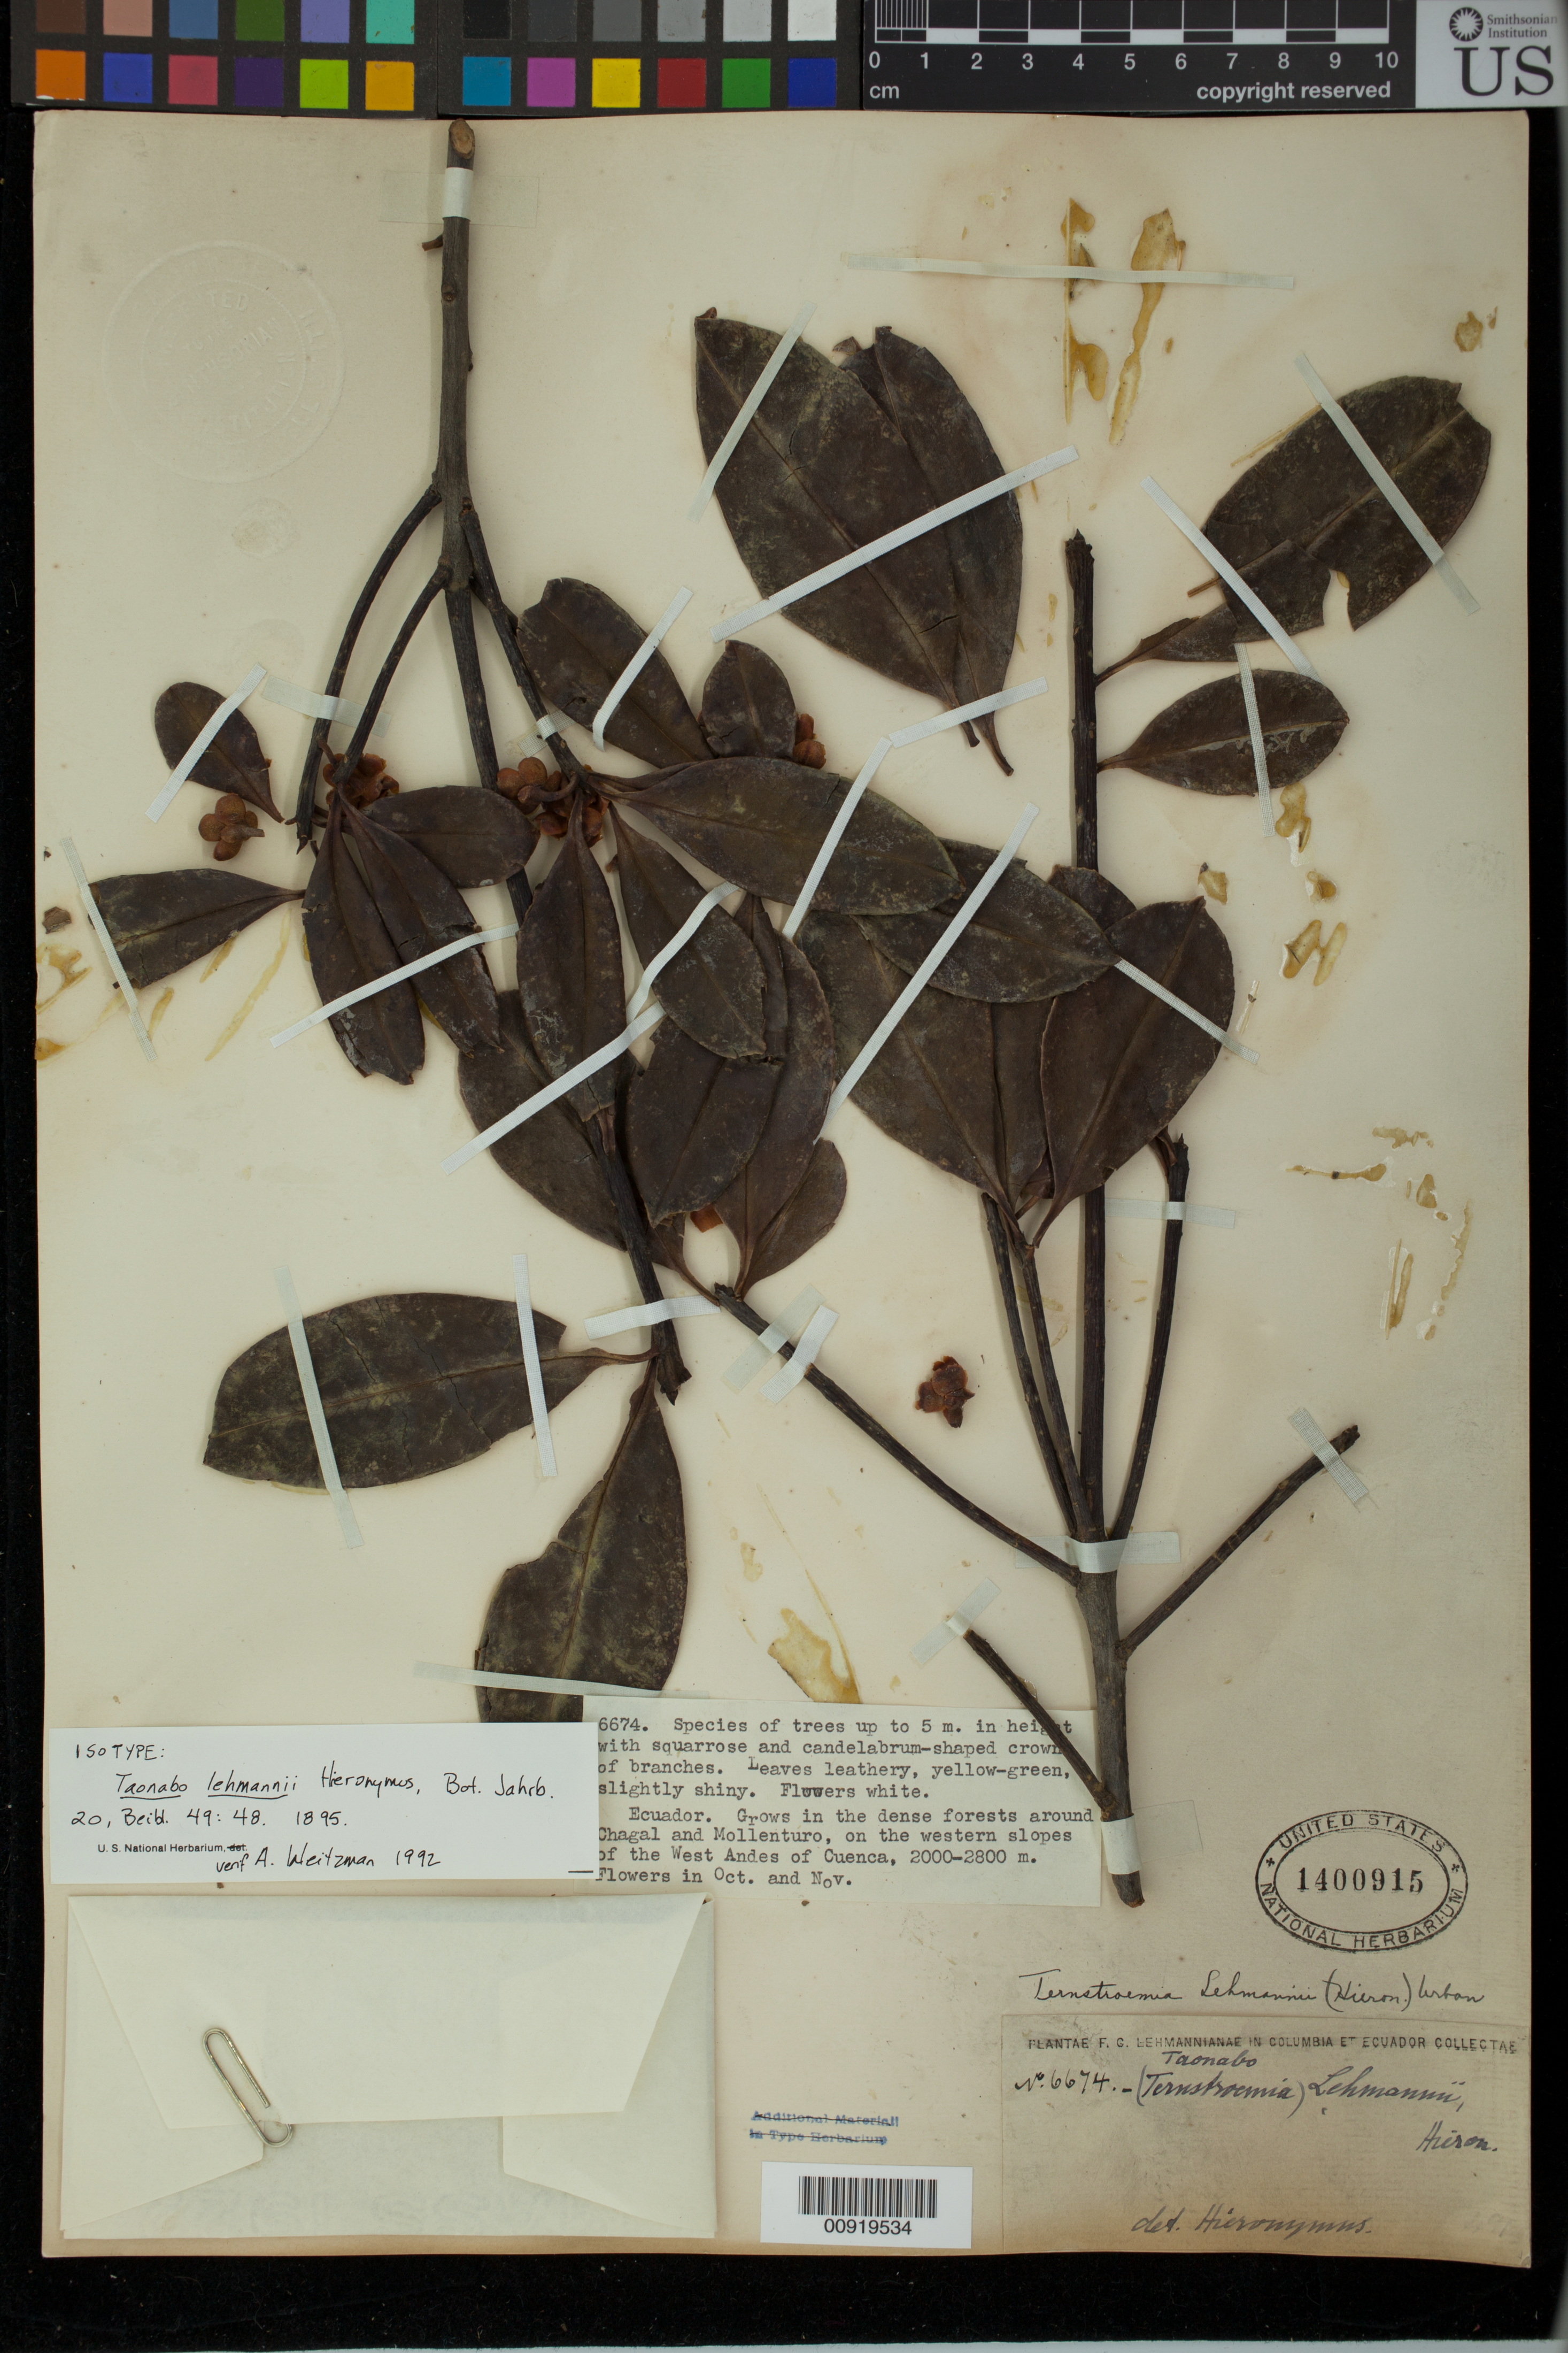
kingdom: Plantae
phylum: Tracheophyta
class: Magnoliopsida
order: Ericales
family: Pentaphylacaceae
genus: Taonabo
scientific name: Taonabo lehmannii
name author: Hieron.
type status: Isotype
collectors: F. C. Lehmann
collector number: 6674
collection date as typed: Flowers in Oct. and Nov.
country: Ecuador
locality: Around Chagal and Molleturo, on the western slopes of the West Andes of Cuenca.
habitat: grows in the dense forests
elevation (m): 2000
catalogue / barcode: US 1400915